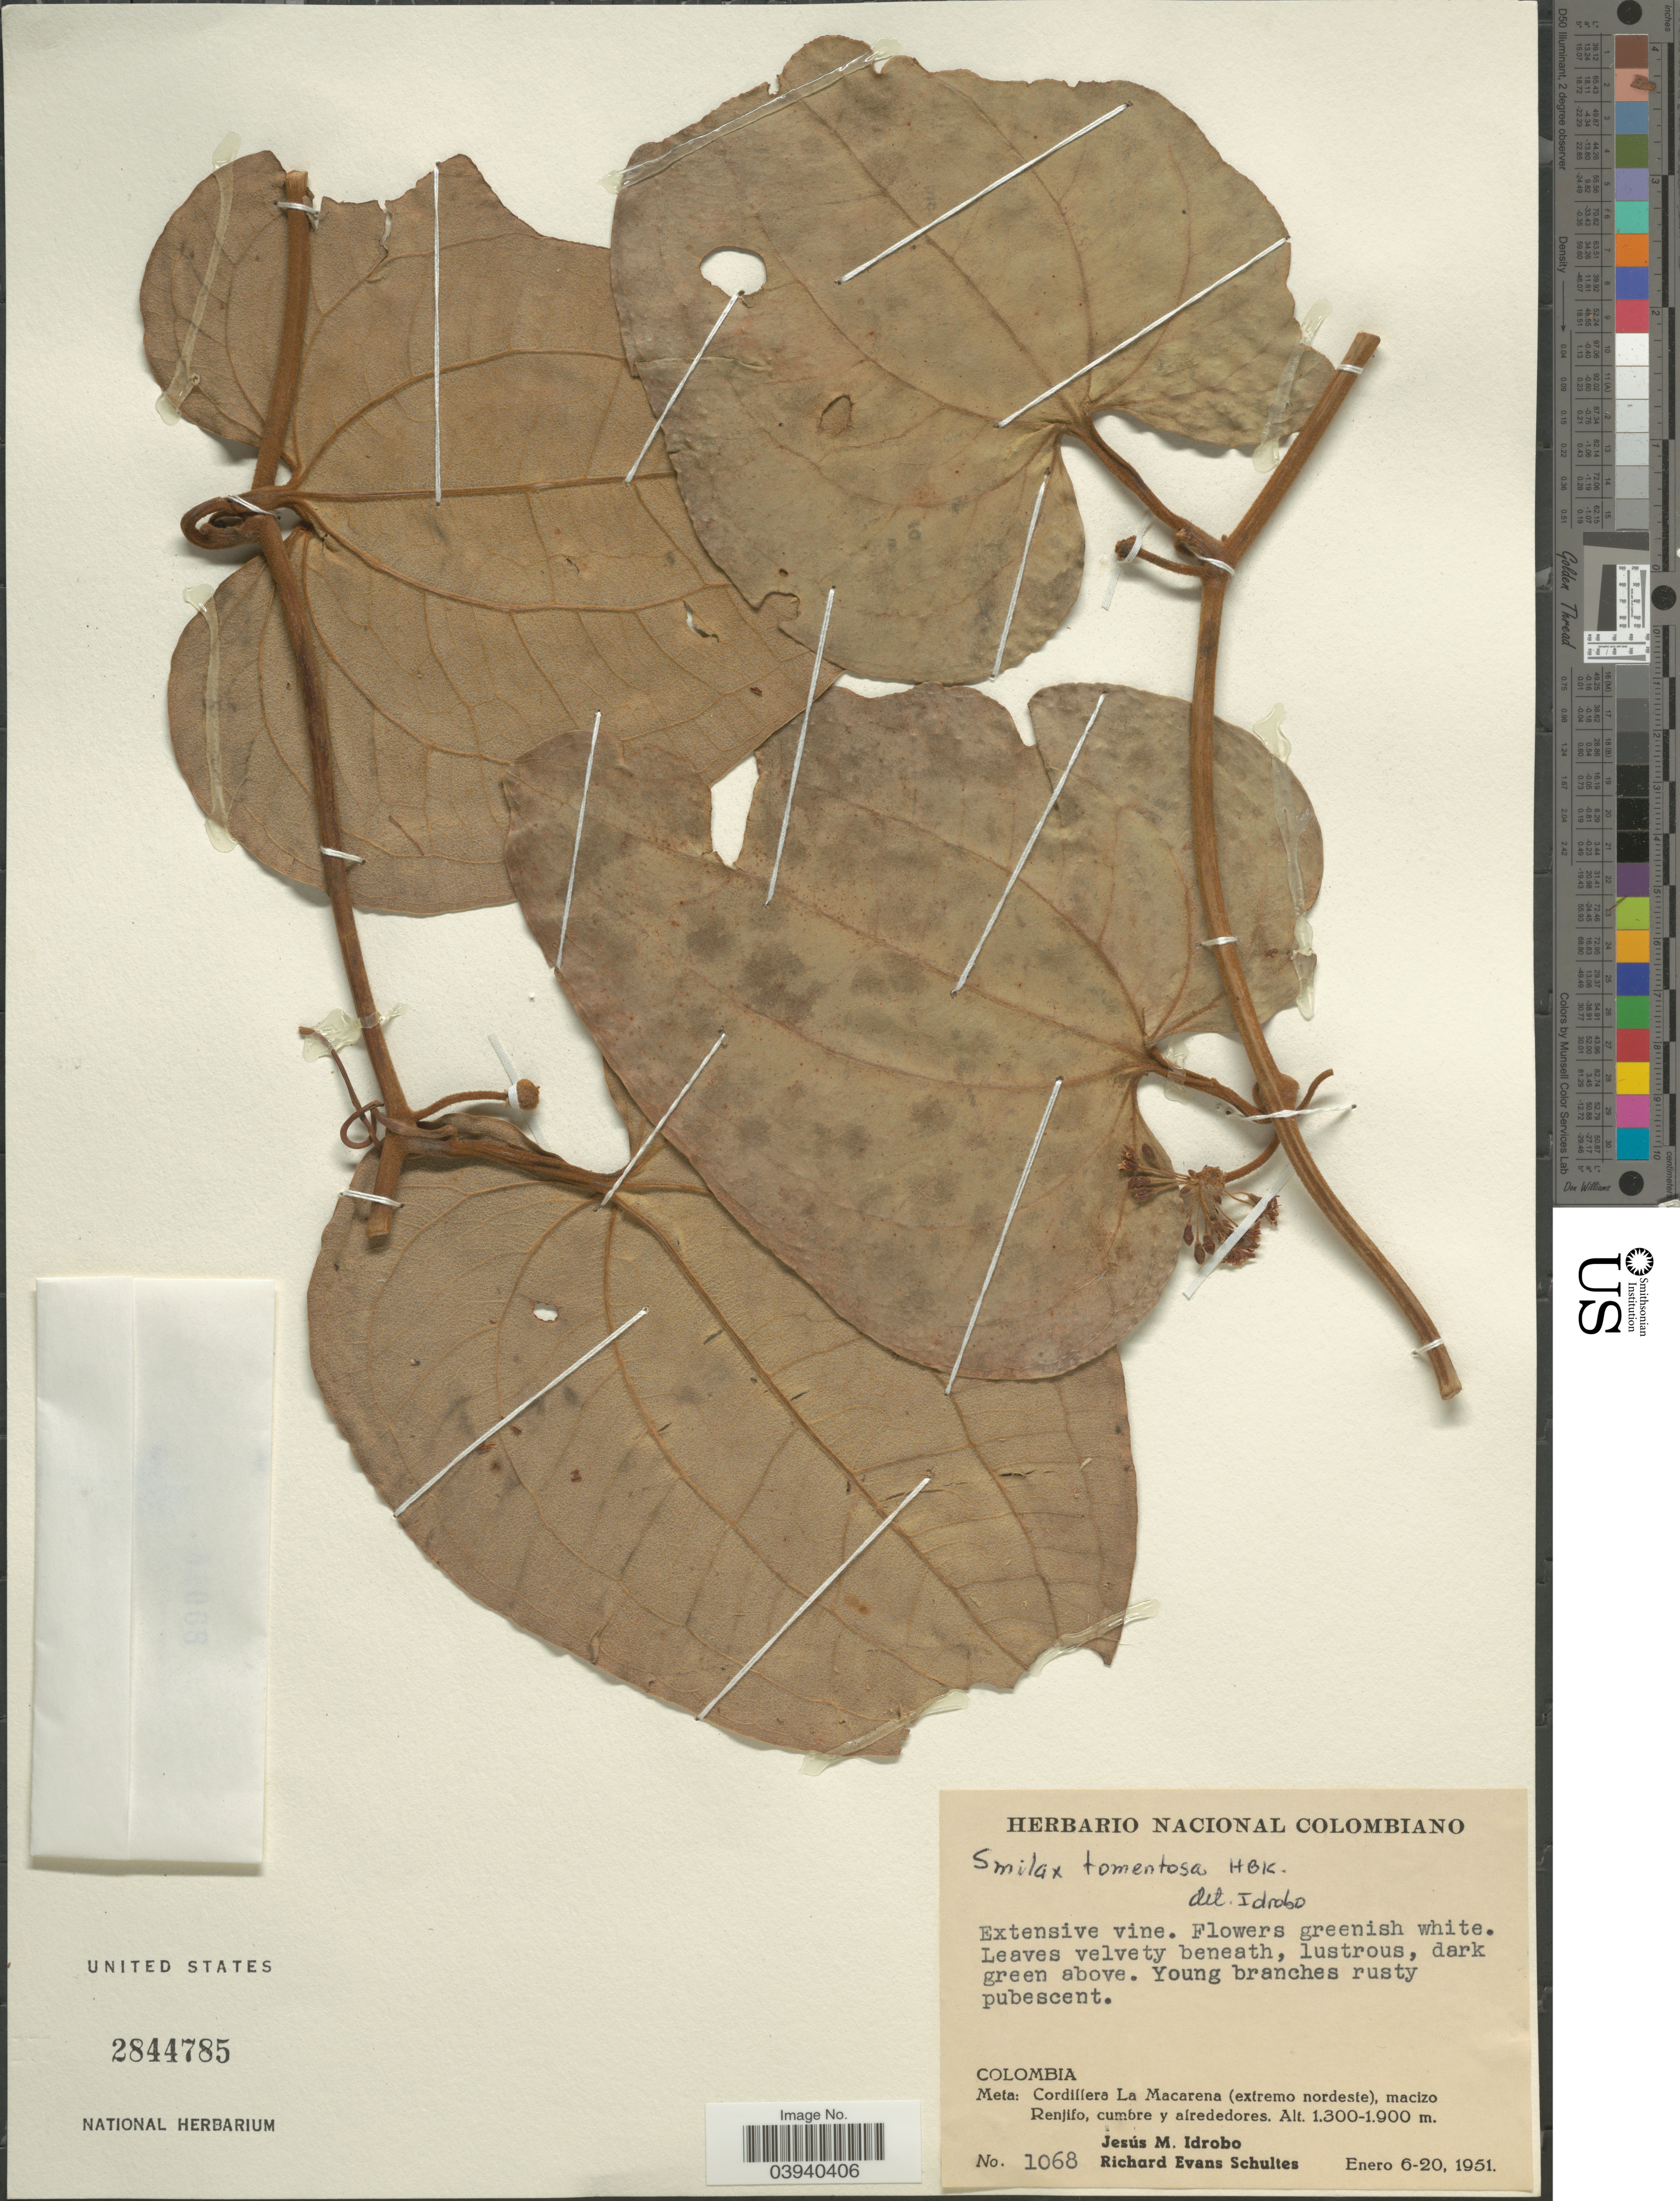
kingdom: Plantae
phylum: Tracheophyta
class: Liliopsida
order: Liliales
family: Smilacaceae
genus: Smilax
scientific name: Smilax tomentosa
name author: Kunth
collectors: J. M. Idrobo & R. E. Schultes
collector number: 1068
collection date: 1951-01-06/1951-01-20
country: Colombia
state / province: Meta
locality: Cordillera La Macarena (extremo nordeste), macizo Renjifo, cumbre y alrededores.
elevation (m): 1300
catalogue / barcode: US 2844785